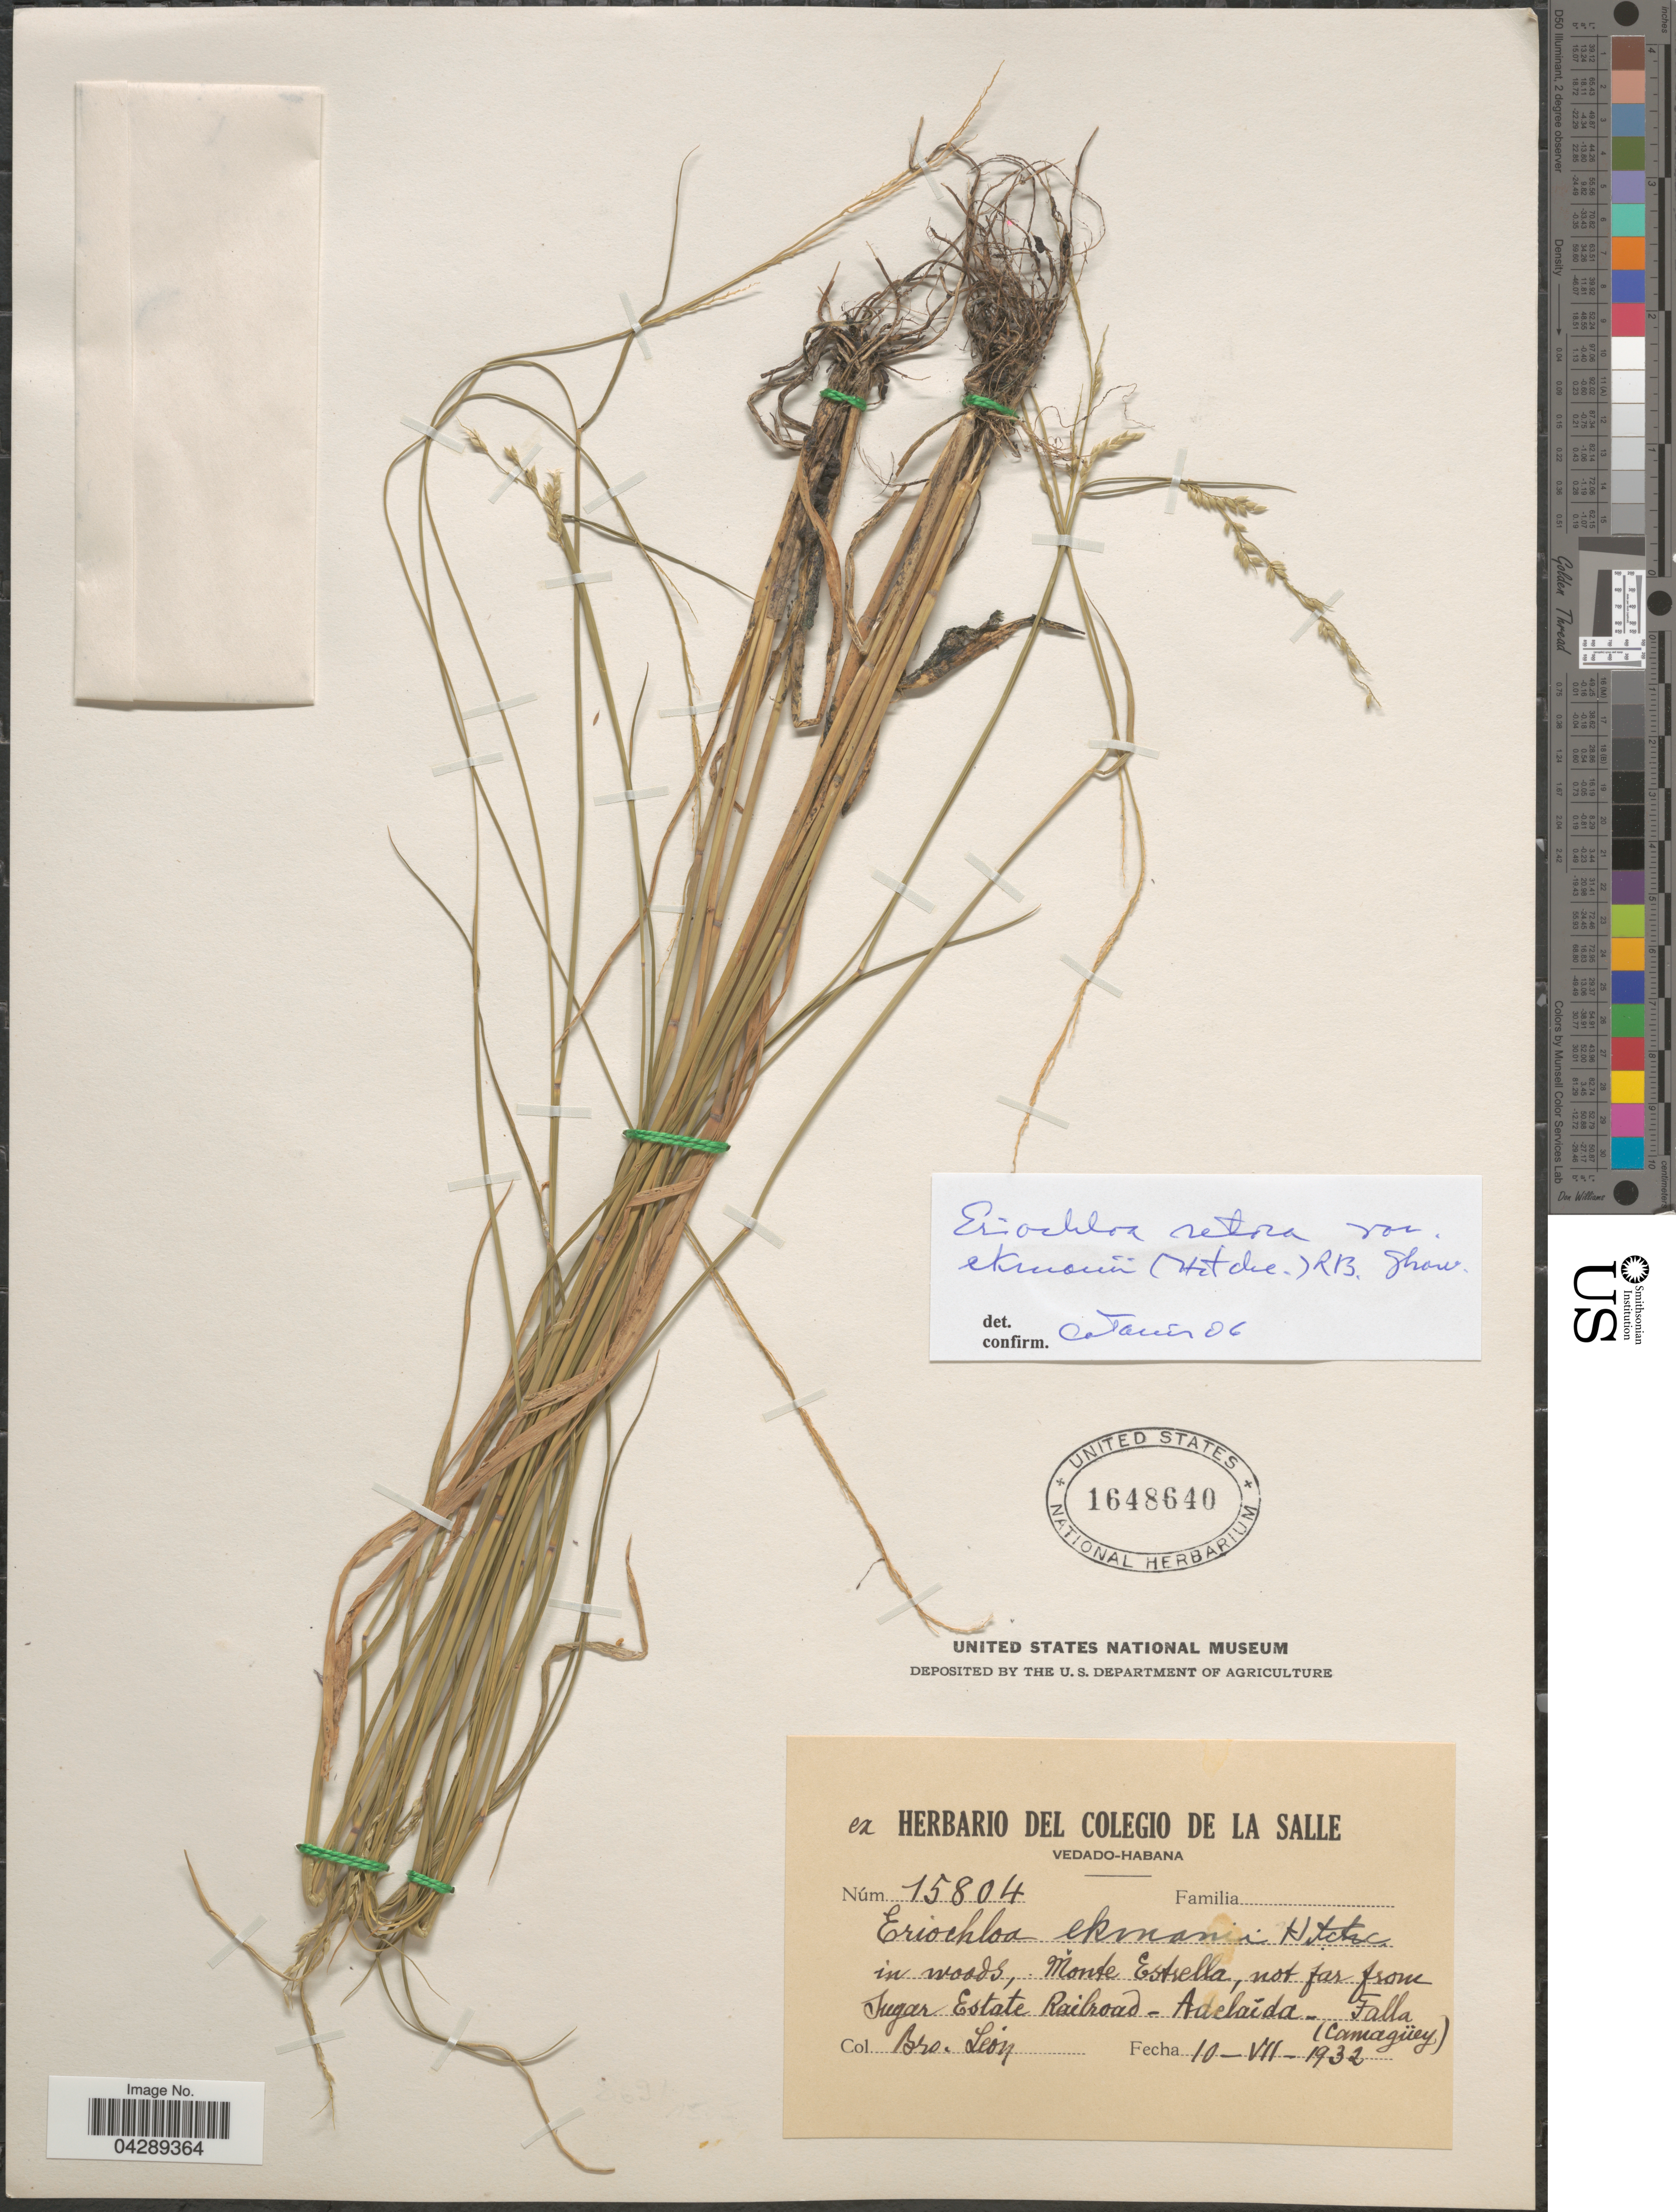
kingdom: Plantae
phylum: Tracheophyta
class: Liliopsida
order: Poales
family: Poaceae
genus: Eriochloa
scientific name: Eriochloa setosa var. ekmanii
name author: (Hitchc.) R.B. Shaw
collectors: Bro. León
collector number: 15804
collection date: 1932-07-10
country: Cuba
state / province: Camagüey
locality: In woods, Monte Estrella, not far from Sugar Estate Railroad - Adelaïda - Falla (Camagüez).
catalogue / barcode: US 1648640